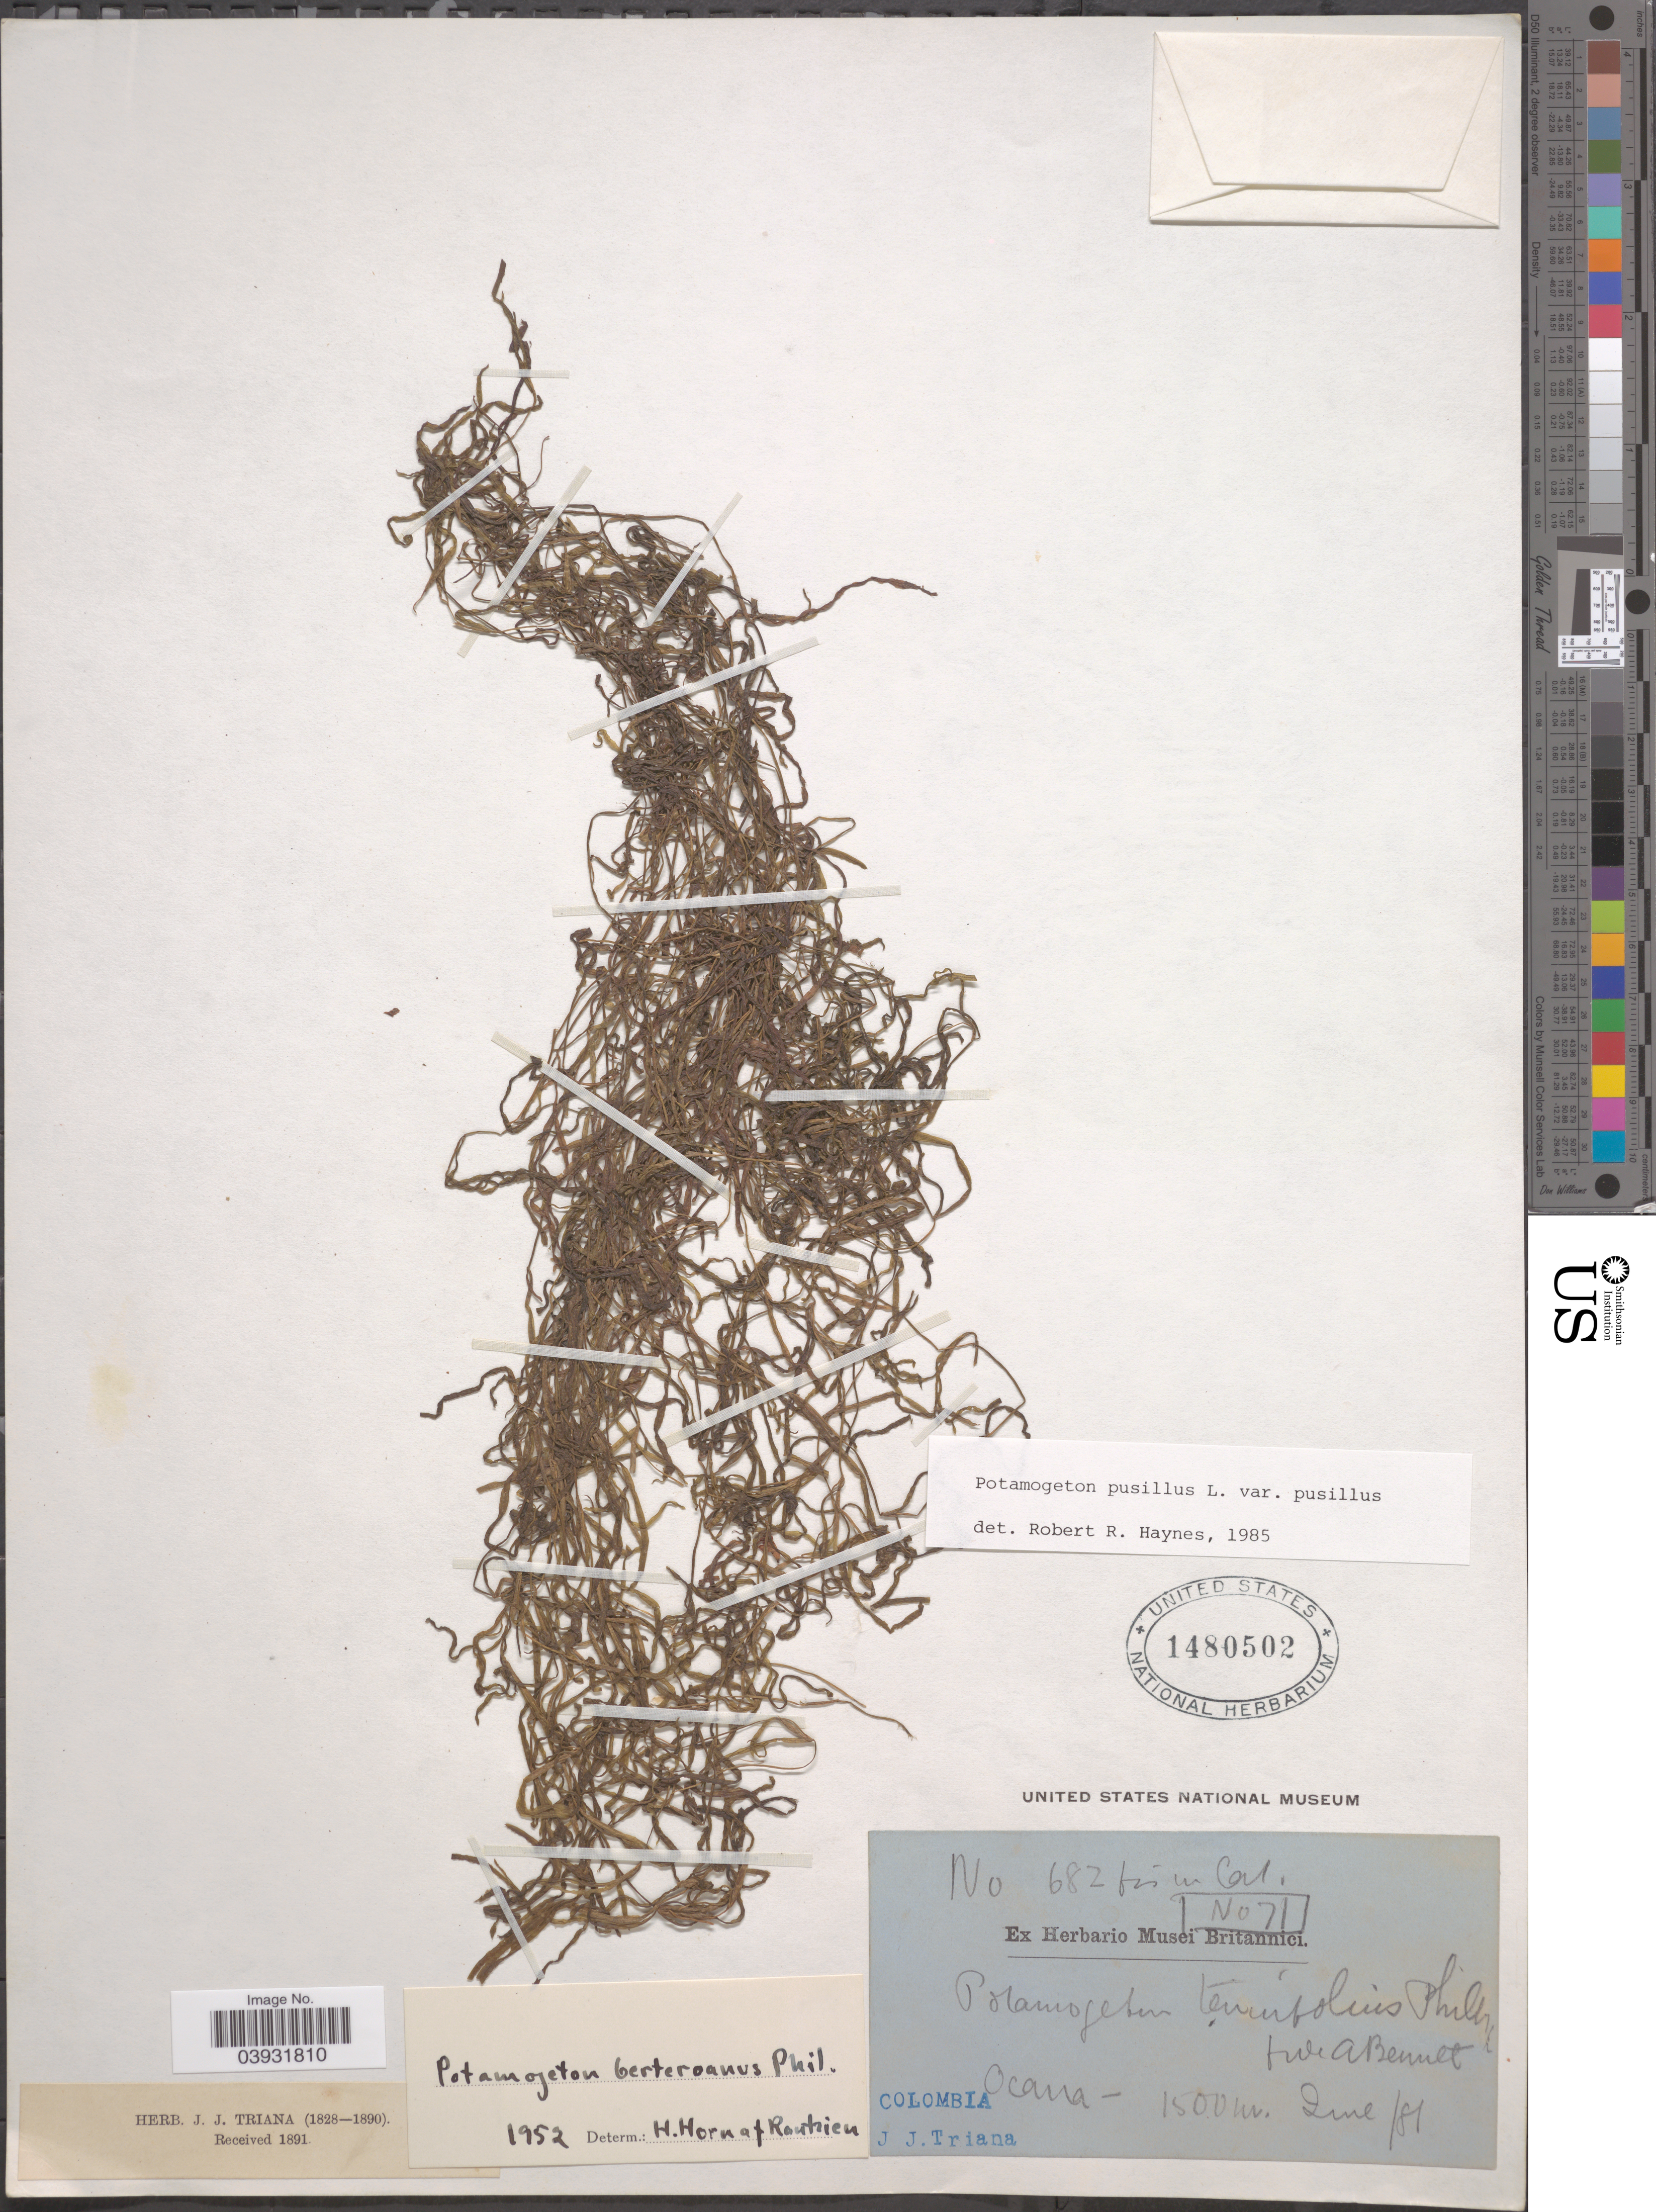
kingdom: Plantae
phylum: Tracheophyta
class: Liliopsida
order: Alismatales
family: Potamogetonaceae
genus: Potamogeton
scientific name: Potamogeton pusillus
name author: L.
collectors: J. J. Triana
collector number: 682bis*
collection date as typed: Transcribed d/m/y: /6/81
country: Colombia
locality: Ocana.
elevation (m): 1500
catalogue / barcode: US 1480502